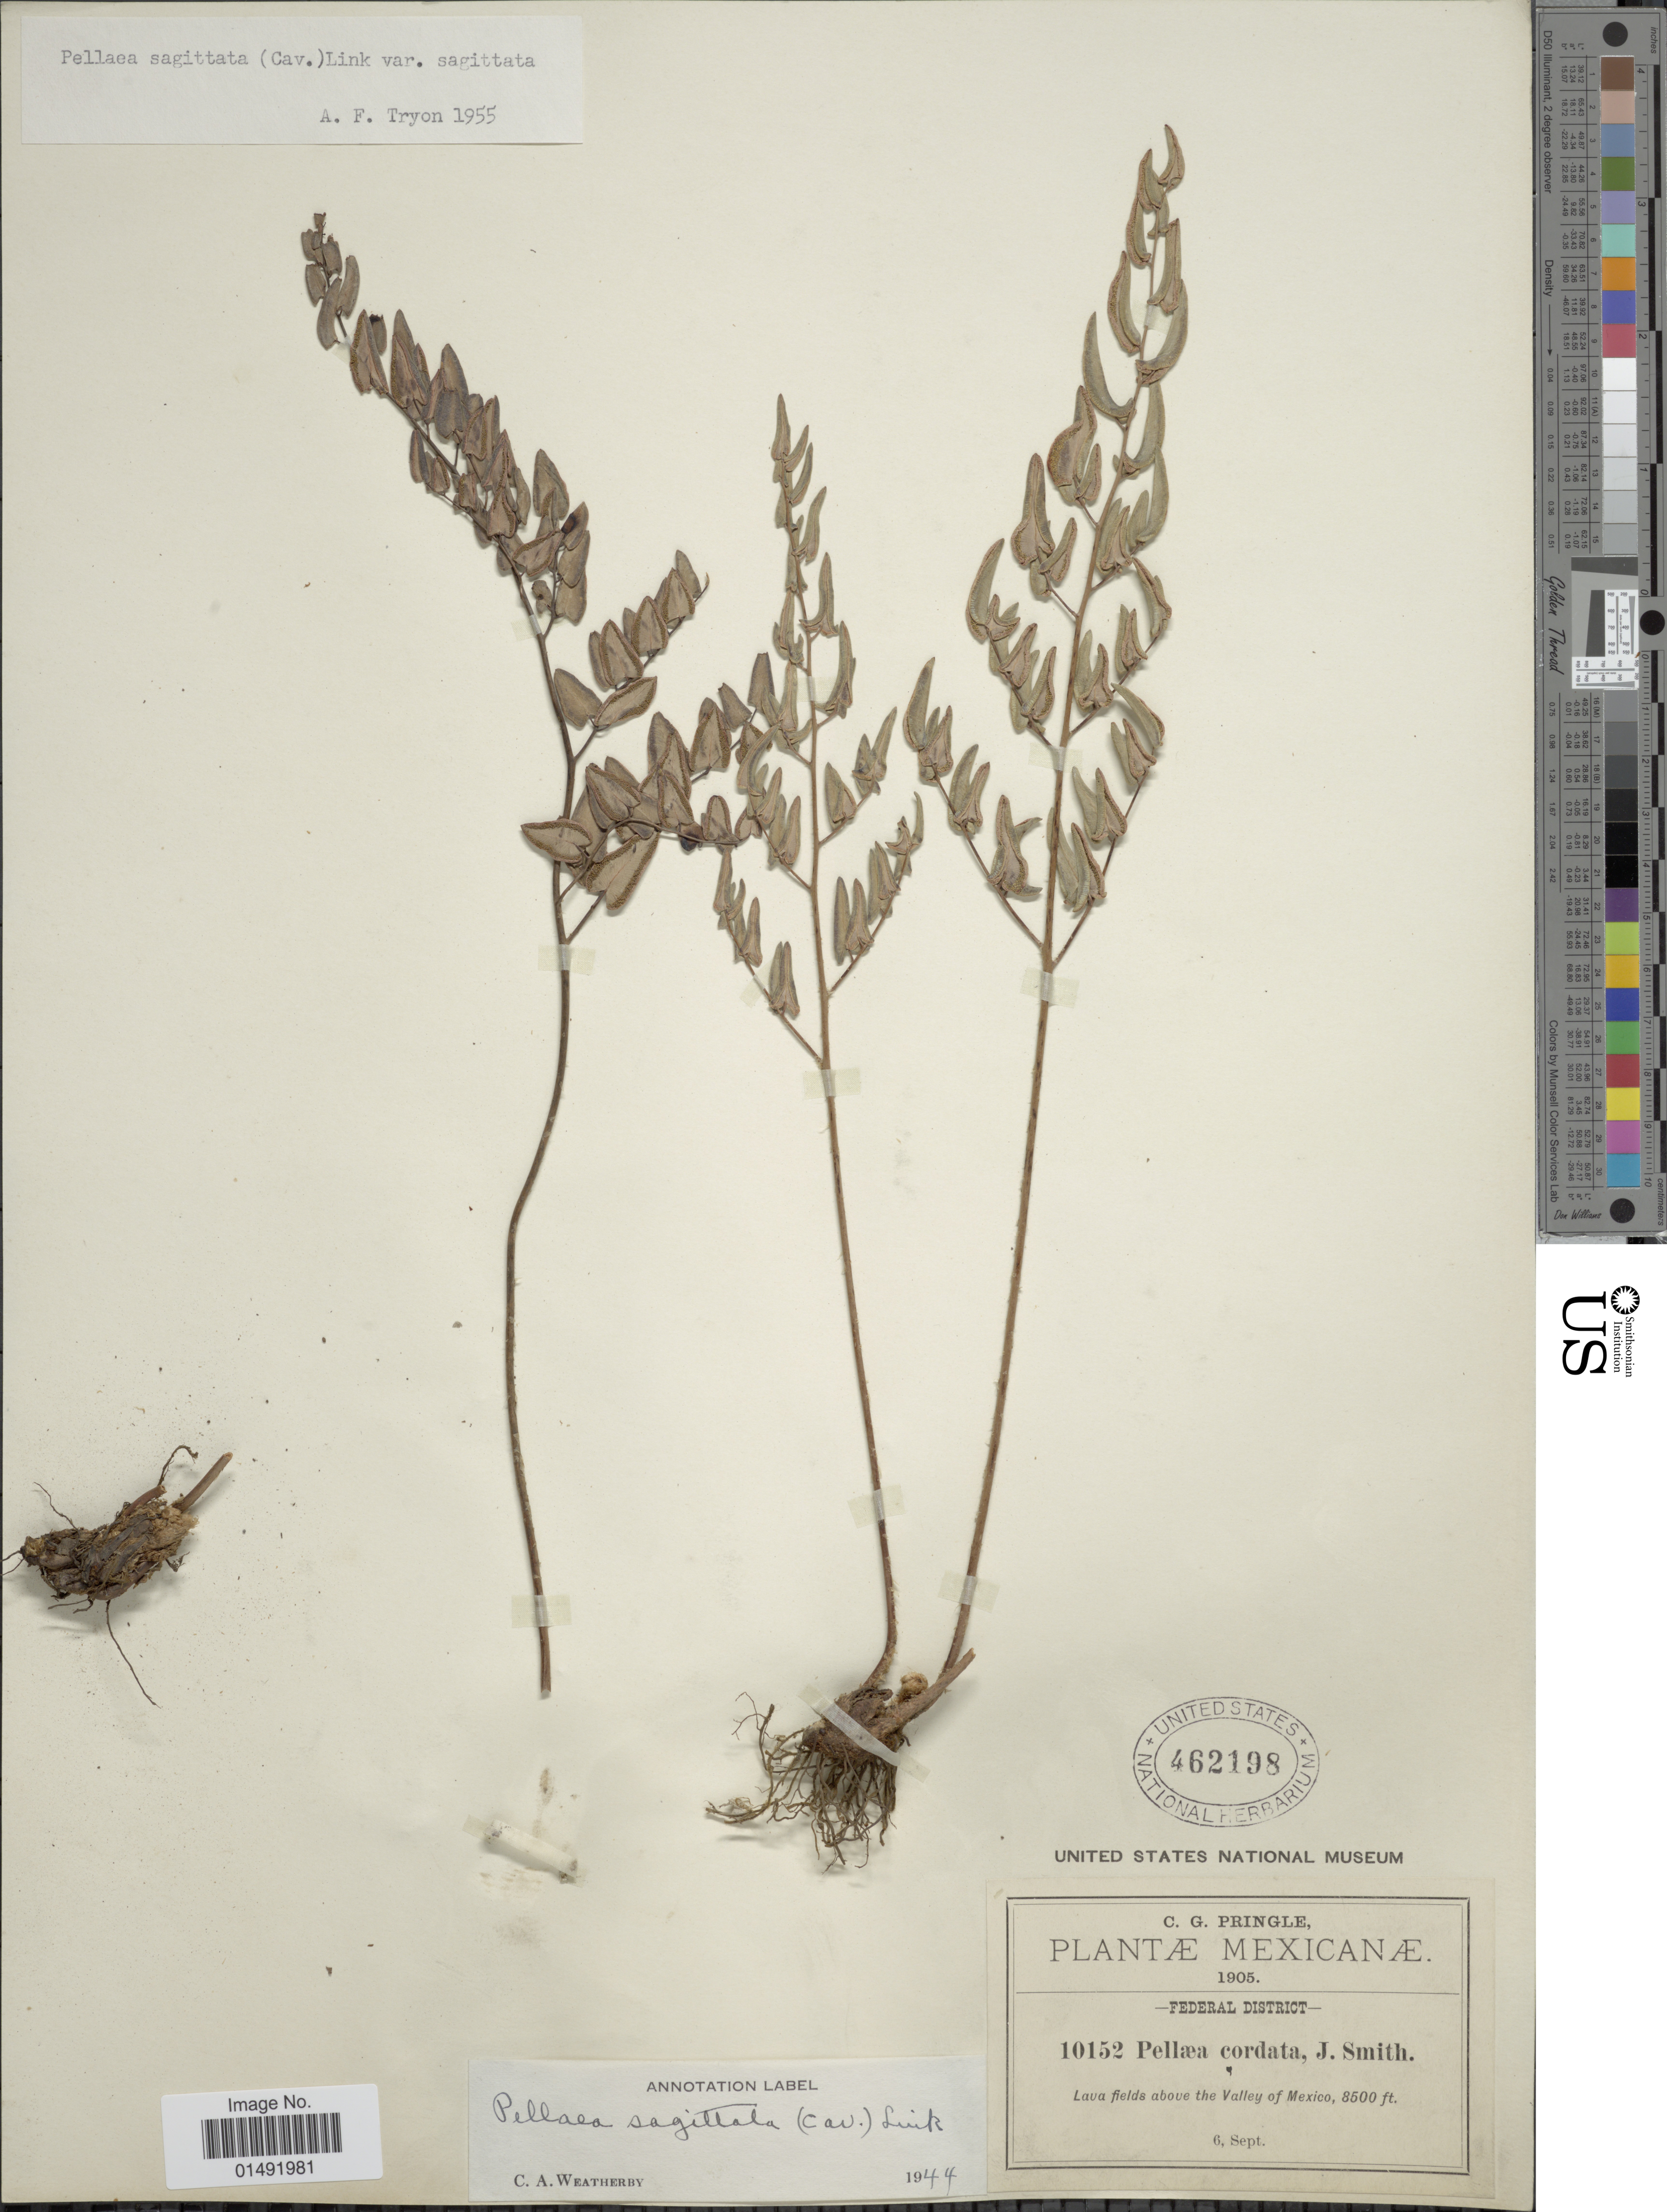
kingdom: Plantae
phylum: Tracheophyta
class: Polypodiopsida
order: Polypodiales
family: Pteridaceae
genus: Pellaea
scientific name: Pellaea sagittata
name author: (Cav.) Link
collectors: C. G. Pringle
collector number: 10152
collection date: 1905-09-06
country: Mexico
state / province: Distrito Federal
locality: Federal District, Lava fields above the Valley of Mexico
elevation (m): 2591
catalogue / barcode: US 462198